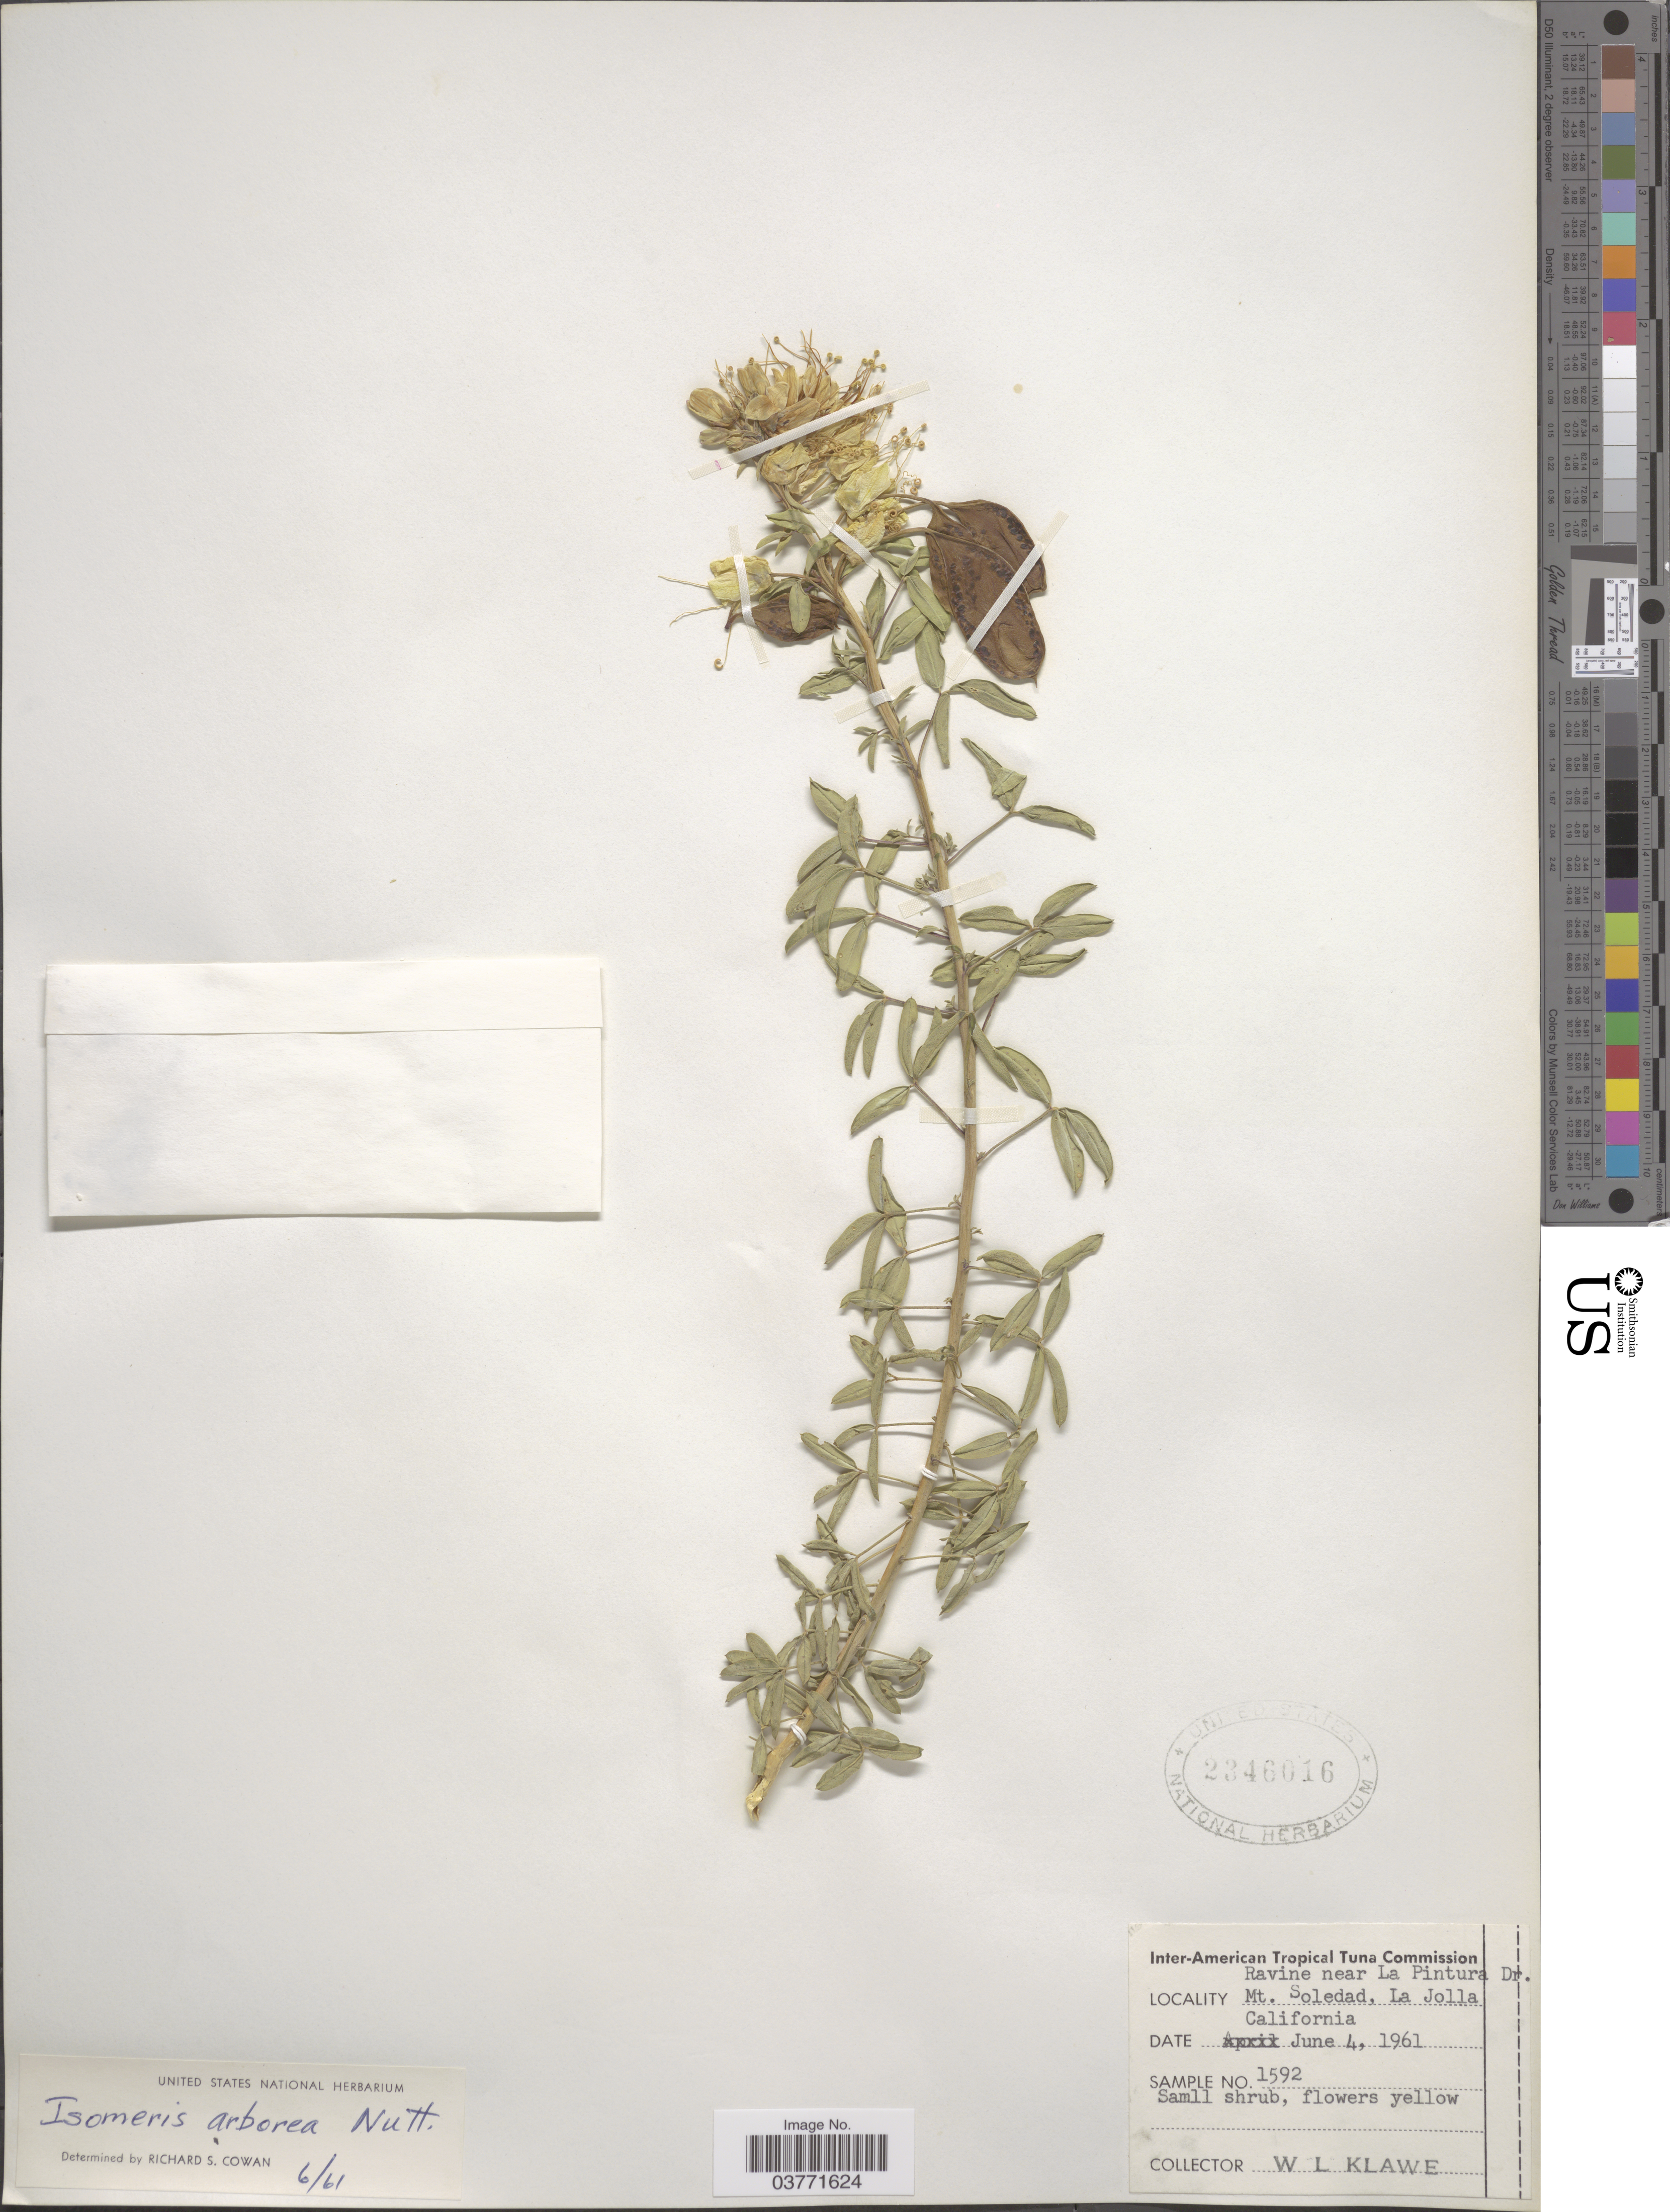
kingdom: Plantae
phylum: Tracheophyta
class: Magnoliopsida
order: Brassicales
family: Cleomaceae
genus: Cleomella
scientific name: Cleomella arborea var. arborea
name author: (Nutt.) Roalson & J.C. Hall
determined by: Strong, Mark T., (BOT), Smithsonian Institution - National Museum of Natural History (UNITED STATES)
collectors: W. Klawe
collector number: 1592?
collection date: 1961-06-04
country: United States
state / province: California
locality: Ravine near La Pintura Dr. Mt. Soledad, La Jolla.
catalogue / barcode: US 2346016